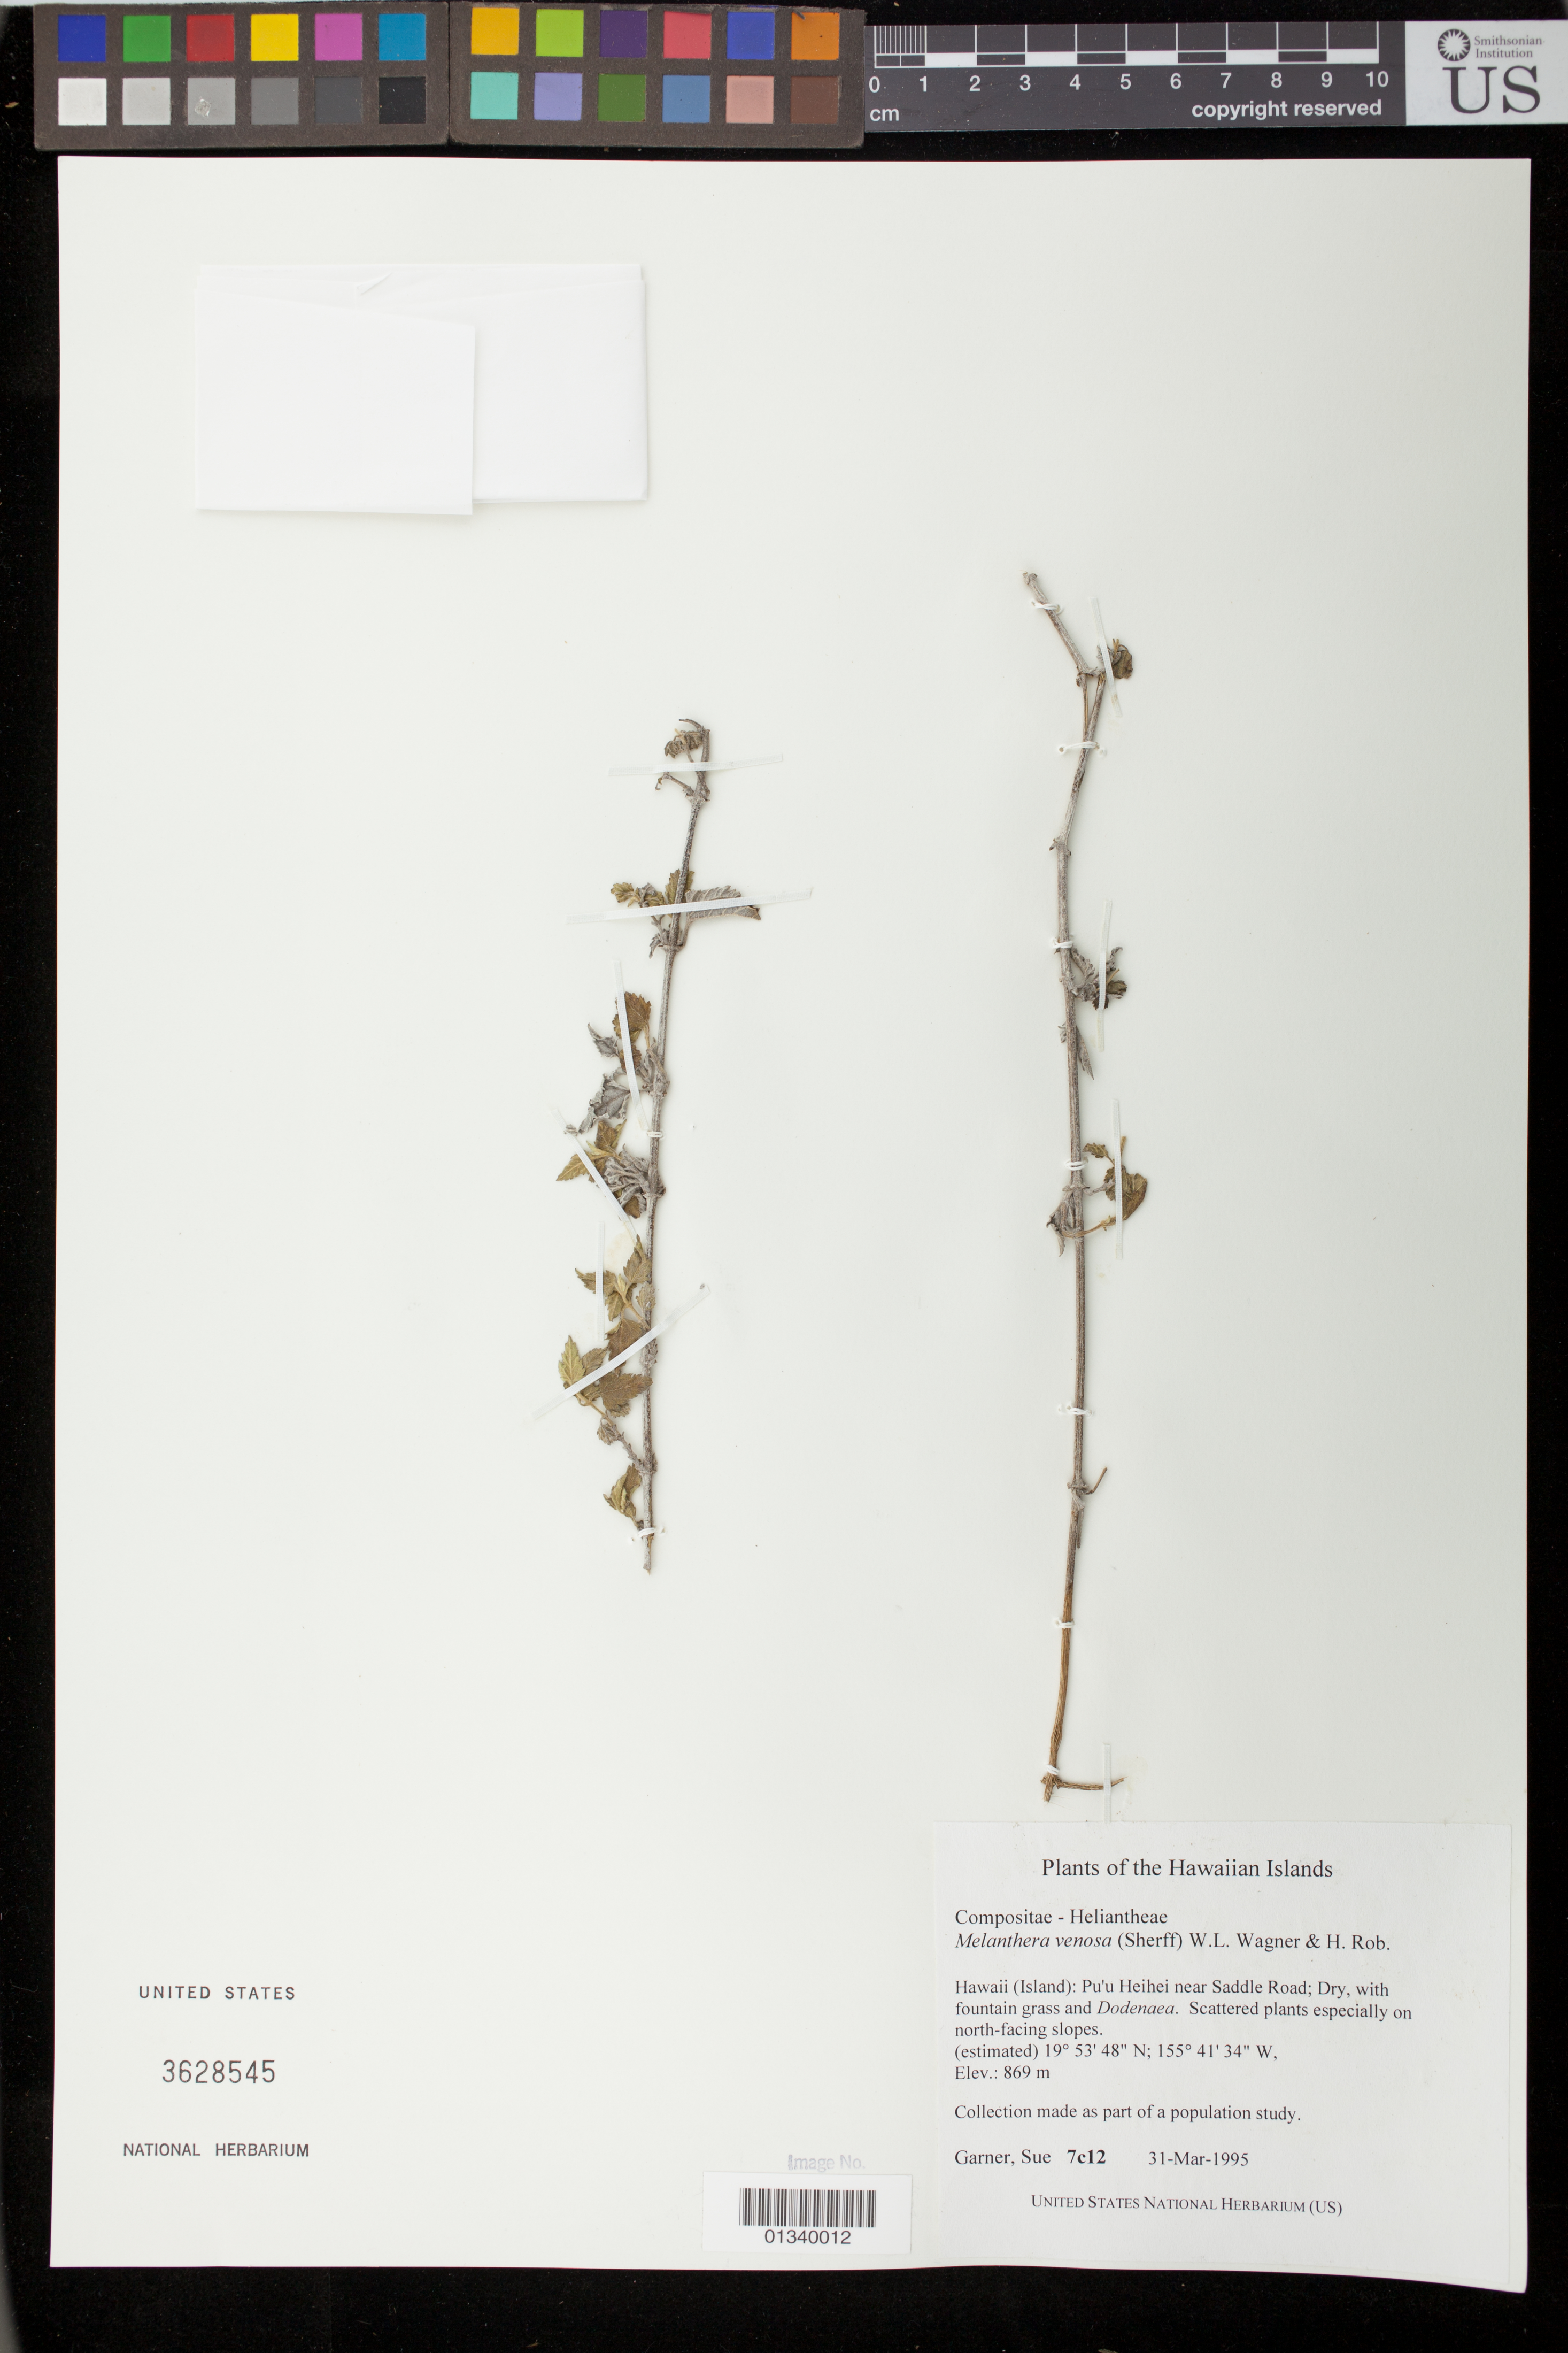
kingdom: Plantae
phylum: Tracheophyta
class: Magnoliopsida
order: Asterales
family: Asteraceae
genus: Wollastonia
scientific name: Wollastonia venosa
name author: (Sherff) Orchard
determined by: Wagner, W. L., (BOT), Smithsonian Institution - National Museum of Natural History (UNITED STATES)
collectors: S. Garner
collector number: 7c12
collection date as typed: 31 March 1995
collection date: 1995-03-31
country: United States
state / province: Hawaii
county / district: Hawaii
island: Hawaii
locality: Pu'u Heihei near Saddle Road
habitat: Dry with fountain grass and Dodenaea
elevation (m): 869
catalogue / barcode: US 3628545